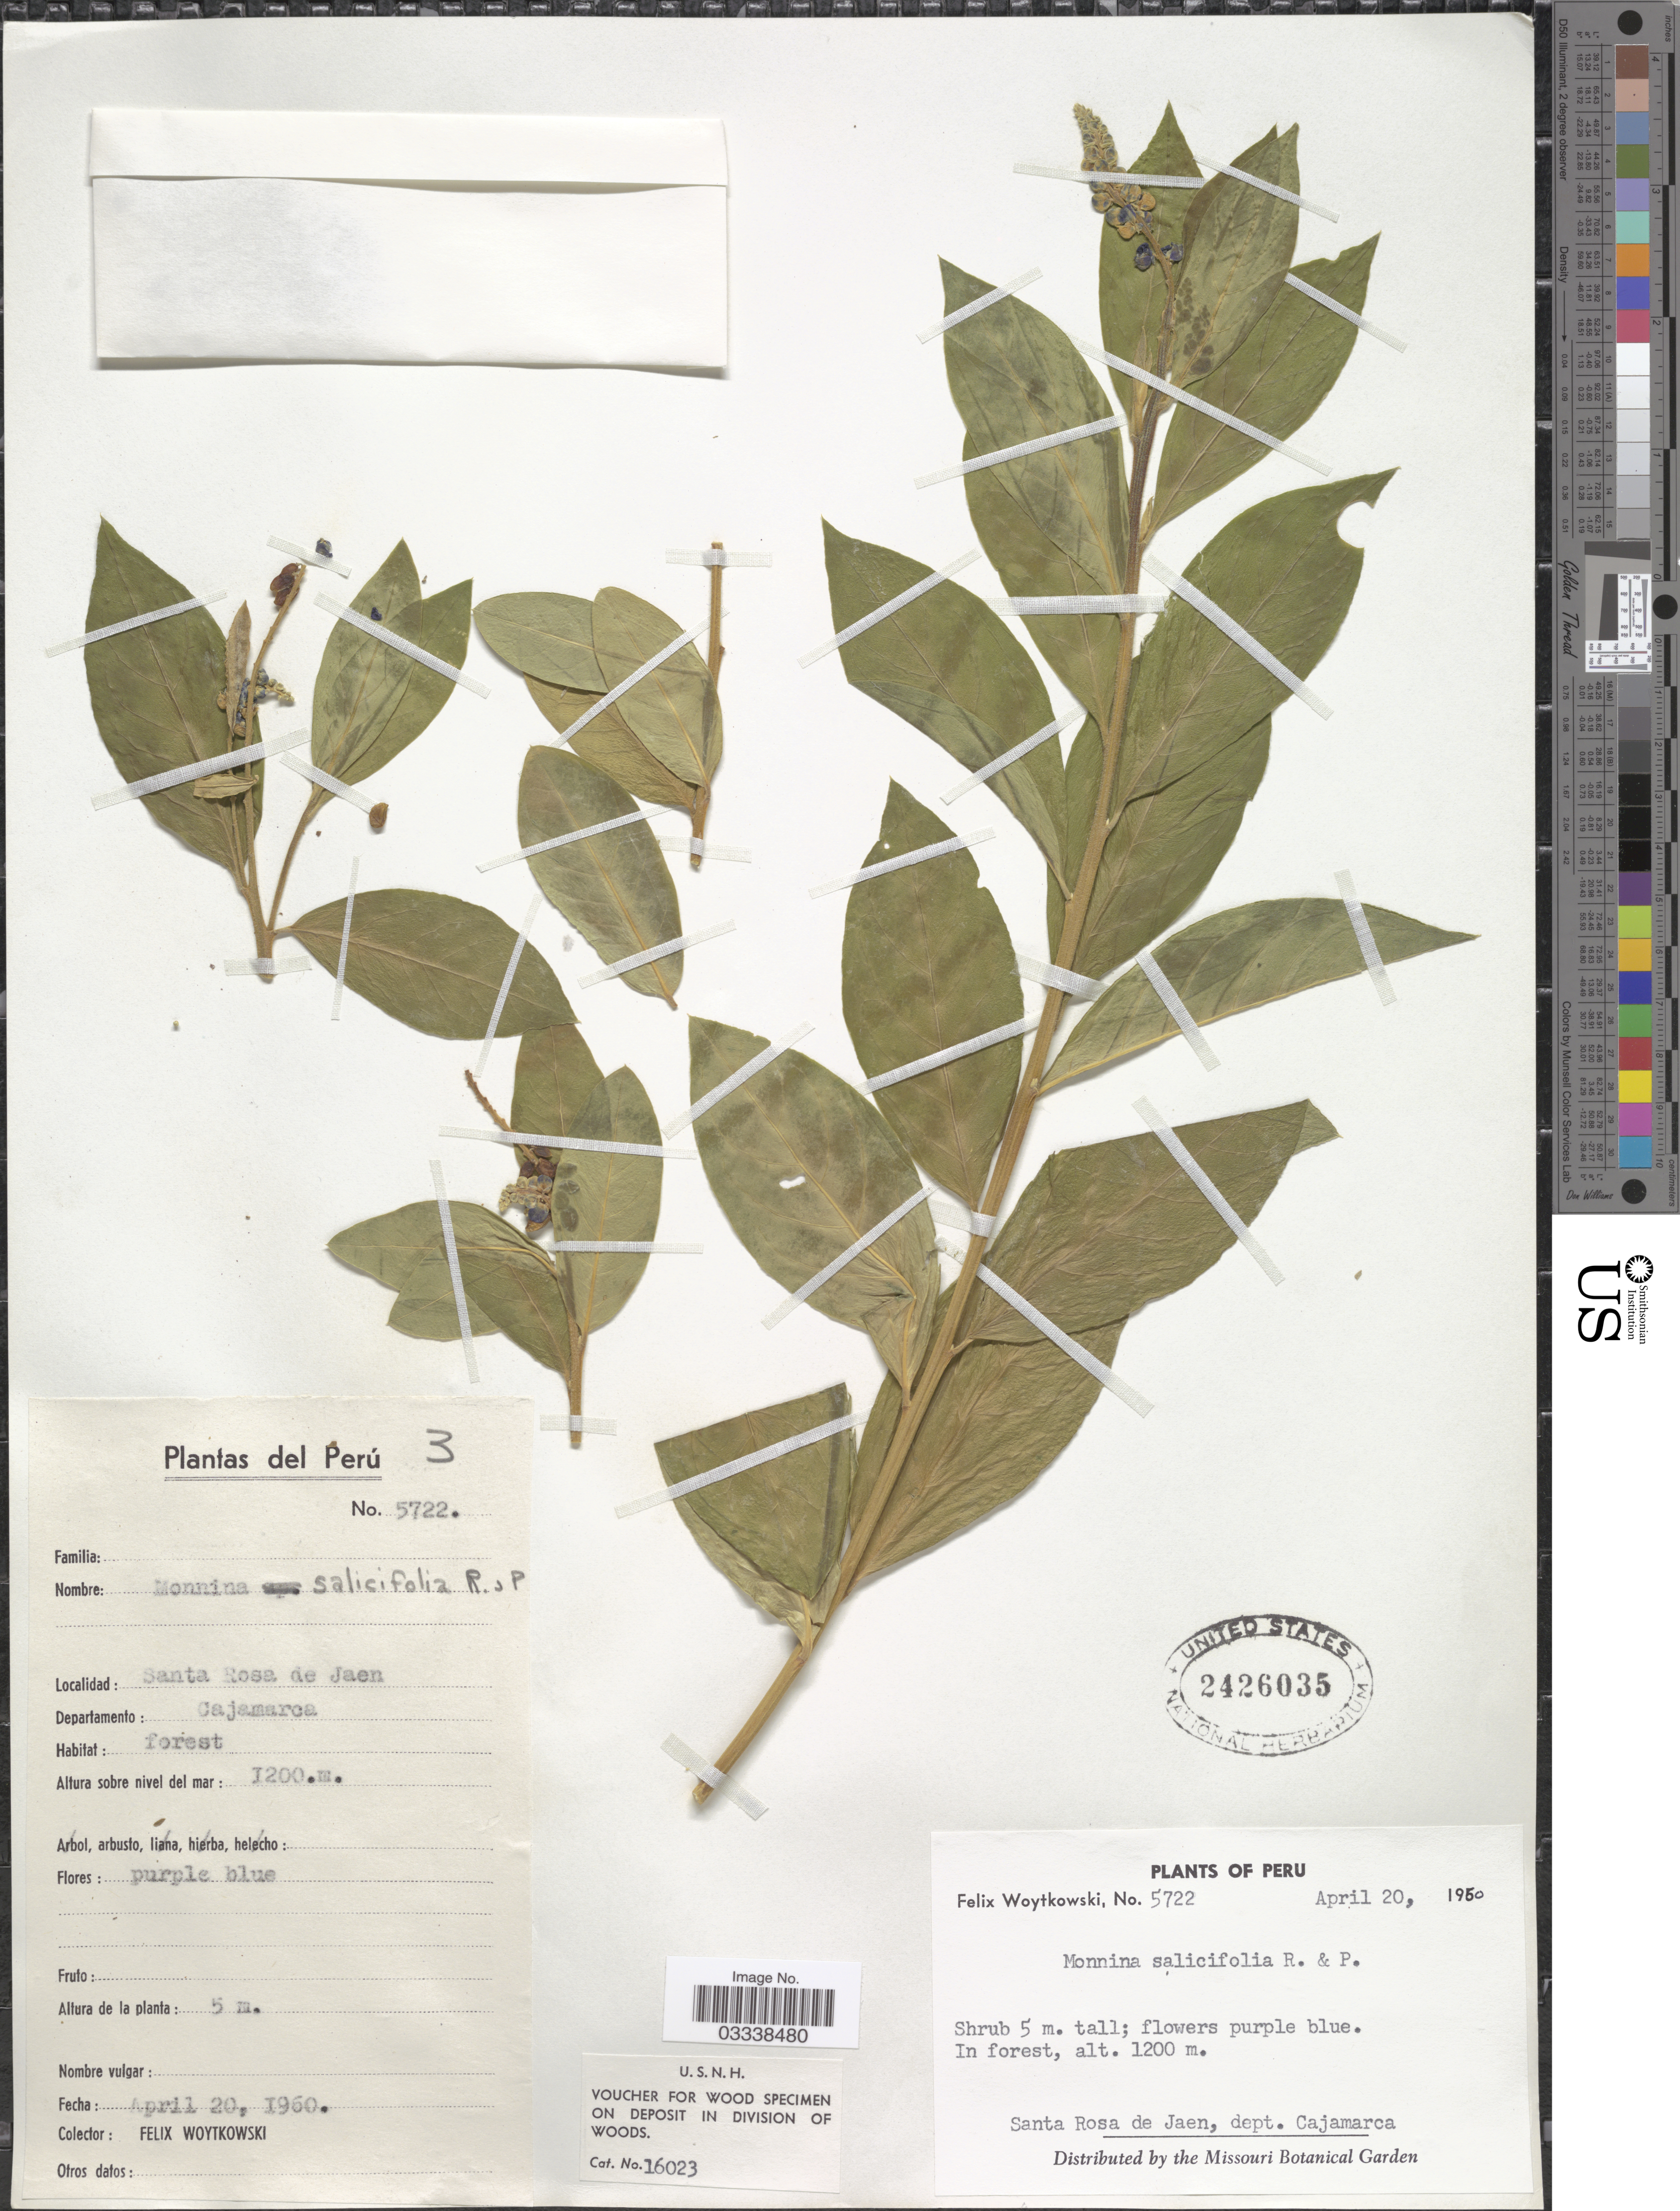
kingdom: Plantae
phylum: Tracheophyta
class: Magnoliopsida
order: Fabales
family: Polygalaceae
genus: Monnina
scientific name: Monnina salicifolia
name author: Ruiz & Pav.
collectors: F. Woytkowski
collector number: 5722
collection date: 1960-04-20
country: Peru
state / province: Cajamarca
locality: Santa Rosa de Jaen, Departamento: Cajamarca.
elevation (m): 1200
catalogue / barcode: US 2426035